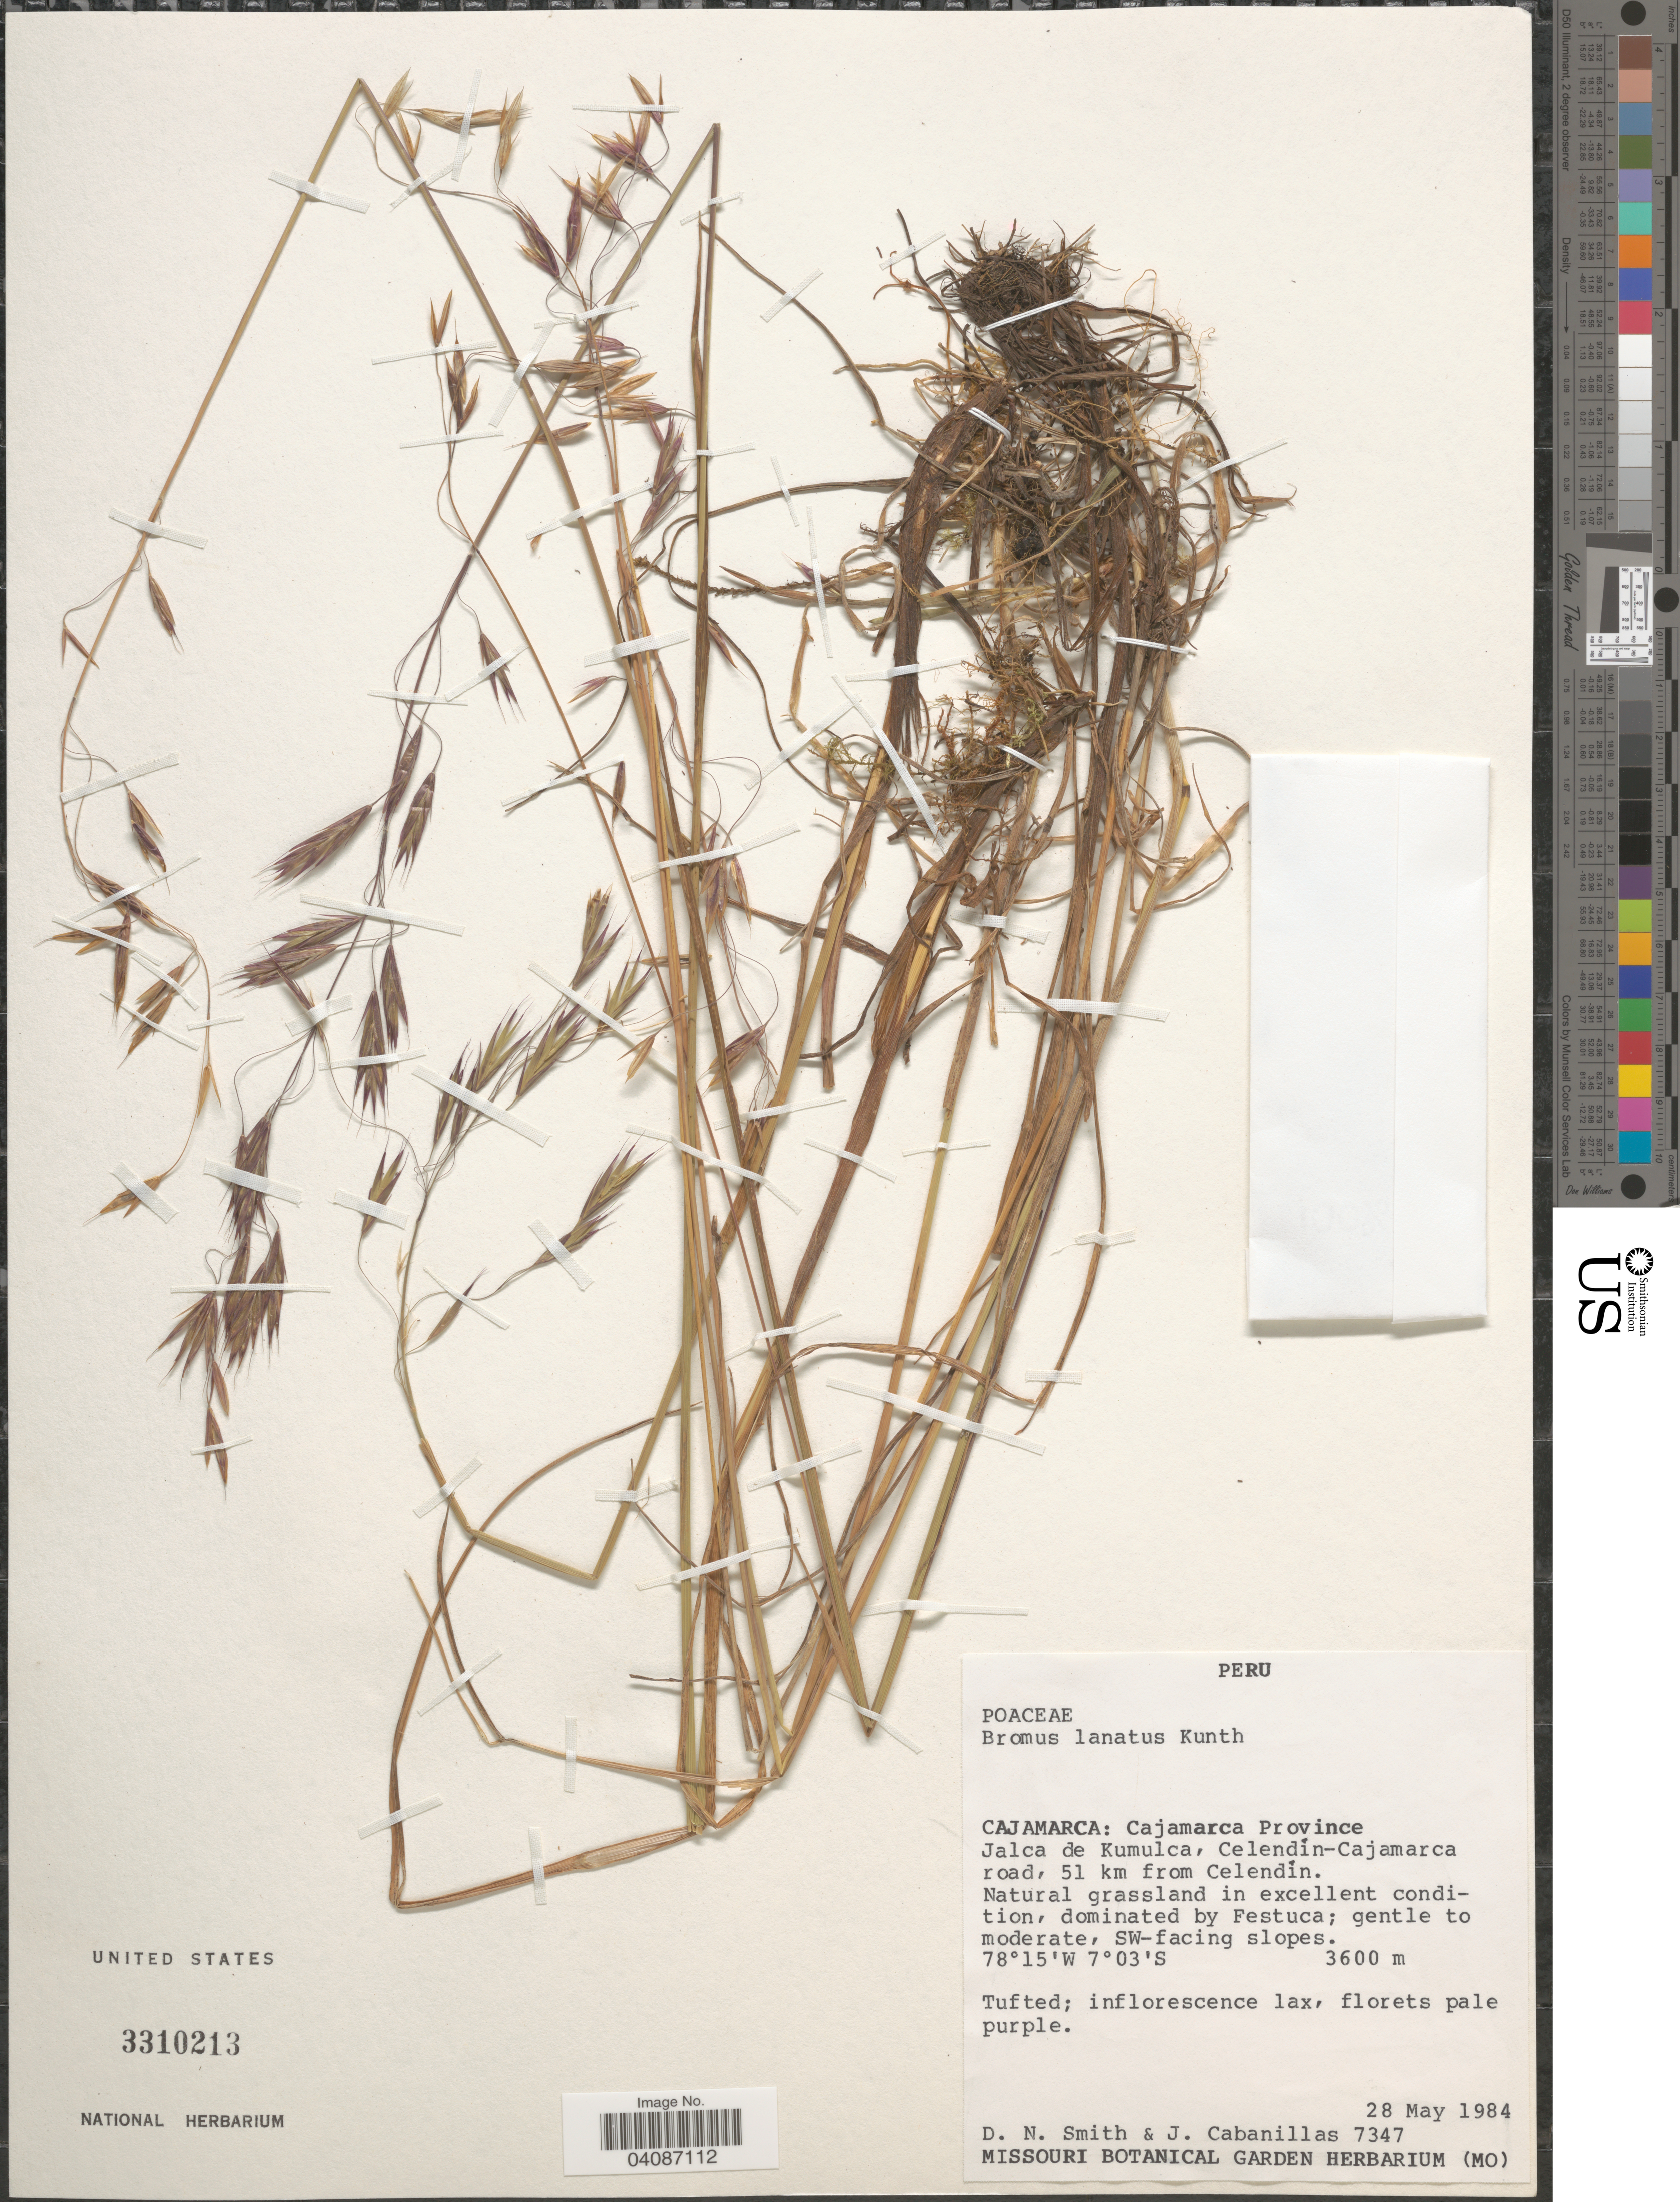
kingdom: Plantae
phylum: Tracheophyta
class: Liliopsida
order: Poales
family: Poaceae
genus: Bromus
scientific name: Bromus lanatus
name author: Kunth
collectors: D. Smith & J. Cabanillas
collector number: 7347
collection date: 1984-05-28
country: Peru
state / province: Cajamarca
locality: Jalca de Kumulca, Celendín-Cajamarca road, 51 km from Celendín. SW-facing slopes.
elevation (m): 3600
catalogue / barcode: US 3310213